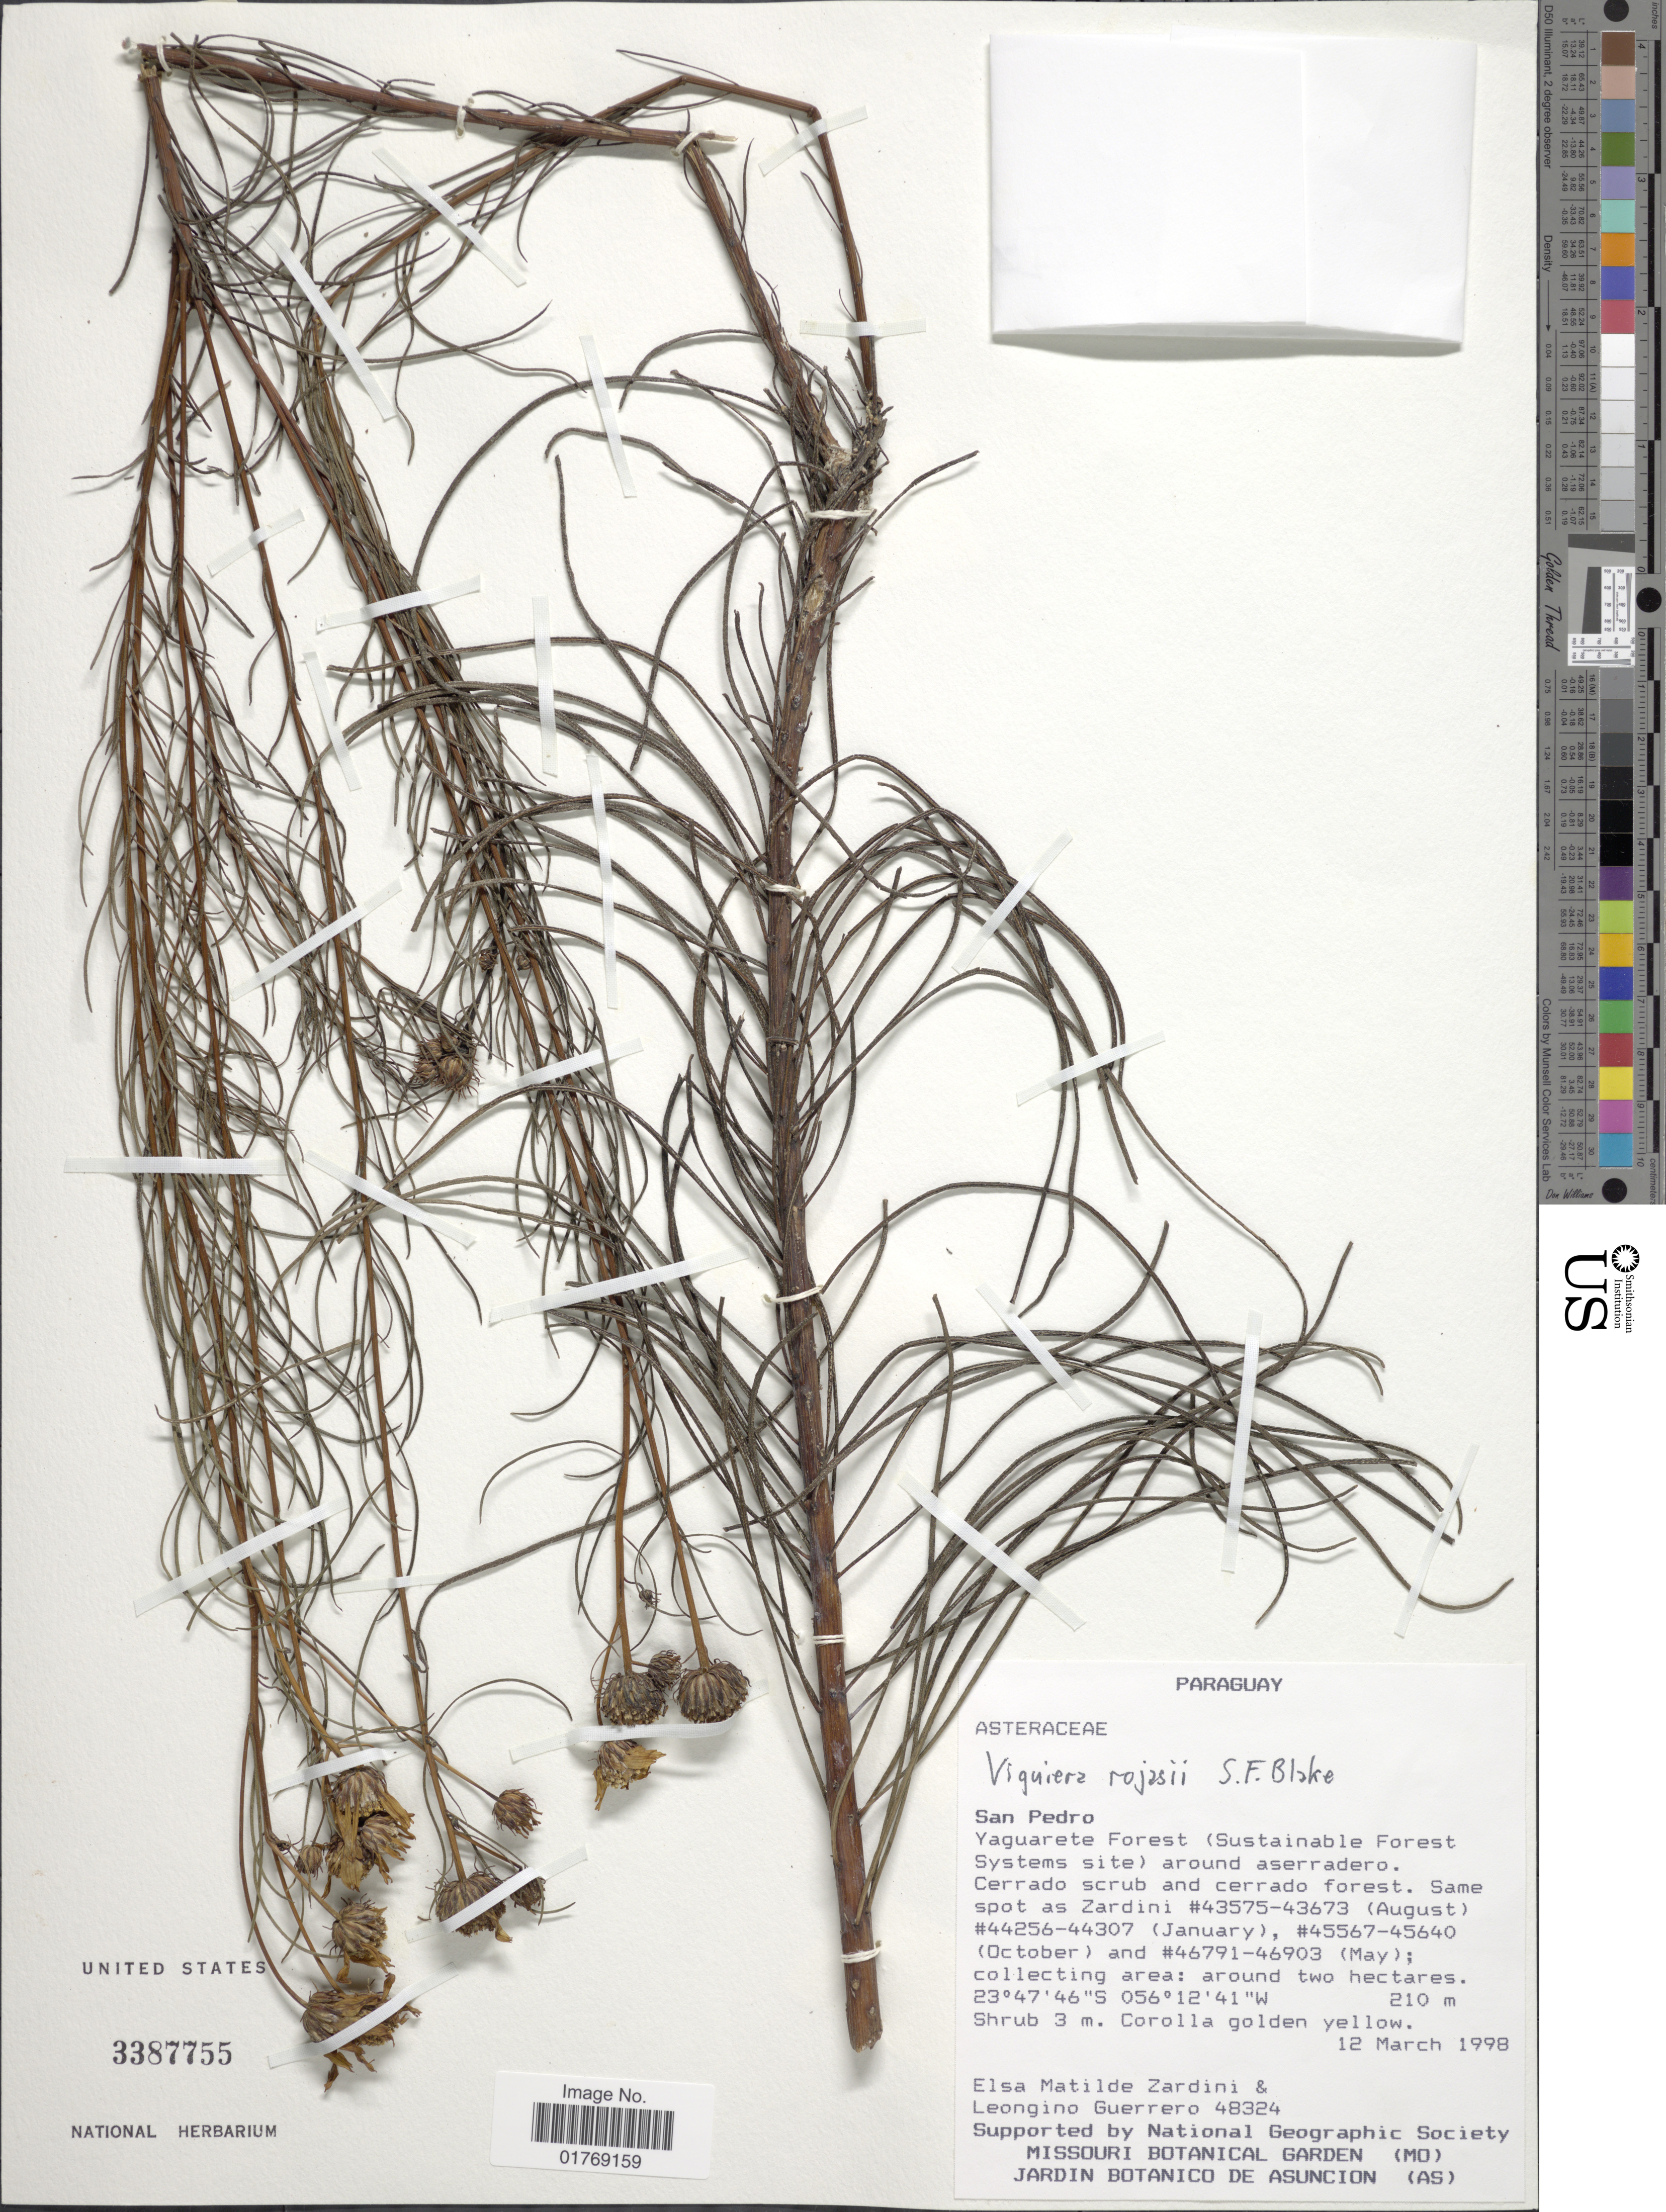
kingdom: Plantae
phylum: Tracheophyta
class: Magnoliopsida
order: Asterales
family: Asteraceae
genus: Viguiera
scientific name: Viguiera rojasii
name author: Blake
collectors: E. M. Zardini & L. Guerrero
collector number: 48324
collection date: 1998-03-12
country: Paraguay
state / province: San Pedro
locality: San Pedro. Yaguarete Forest (Sustainable Forest Systems site) around aserradero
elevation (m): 210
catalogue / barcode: US 3387755